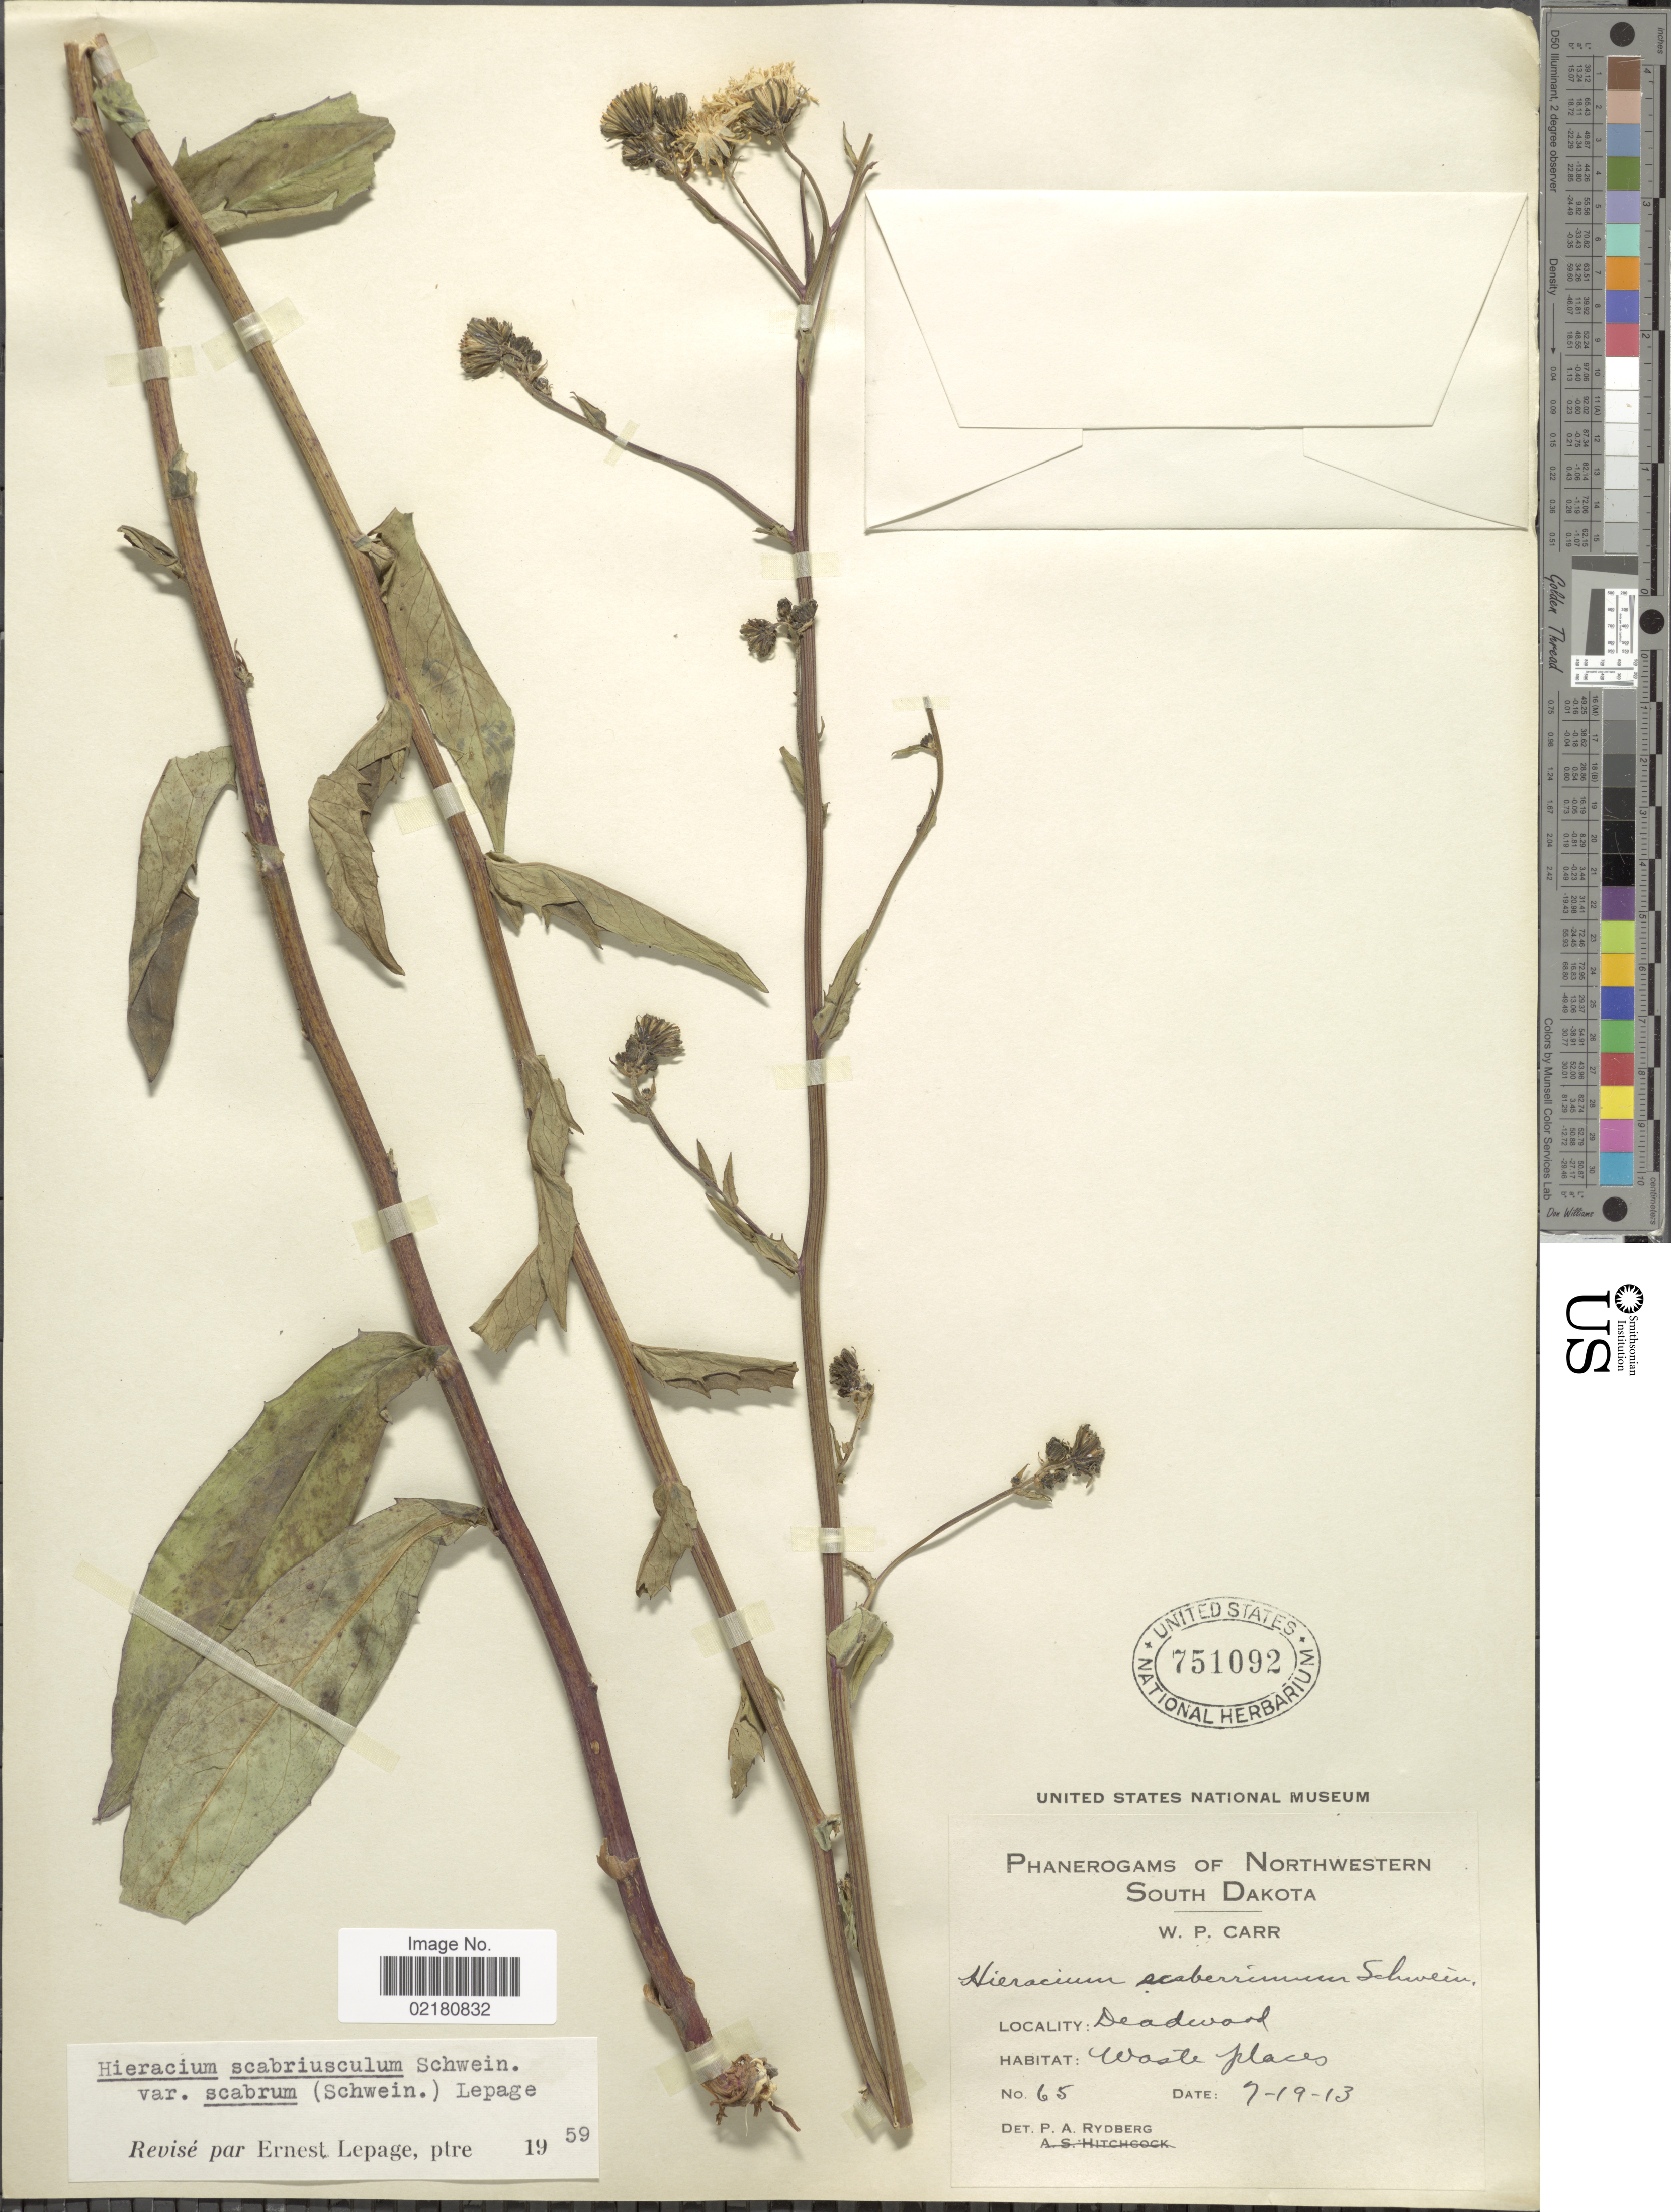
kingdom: Plantae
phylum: Tracheophyta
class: Magnoliopsida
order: Asterales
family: Asteraceae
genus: Hieracium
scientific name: Hieracium umbellatum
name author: L.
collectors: W. Carr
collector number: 65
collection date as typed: Transcribed d/m/y: 19/9/13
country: United States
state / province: South Dakota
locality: Deadwood, Waste places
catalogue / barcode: US 751092